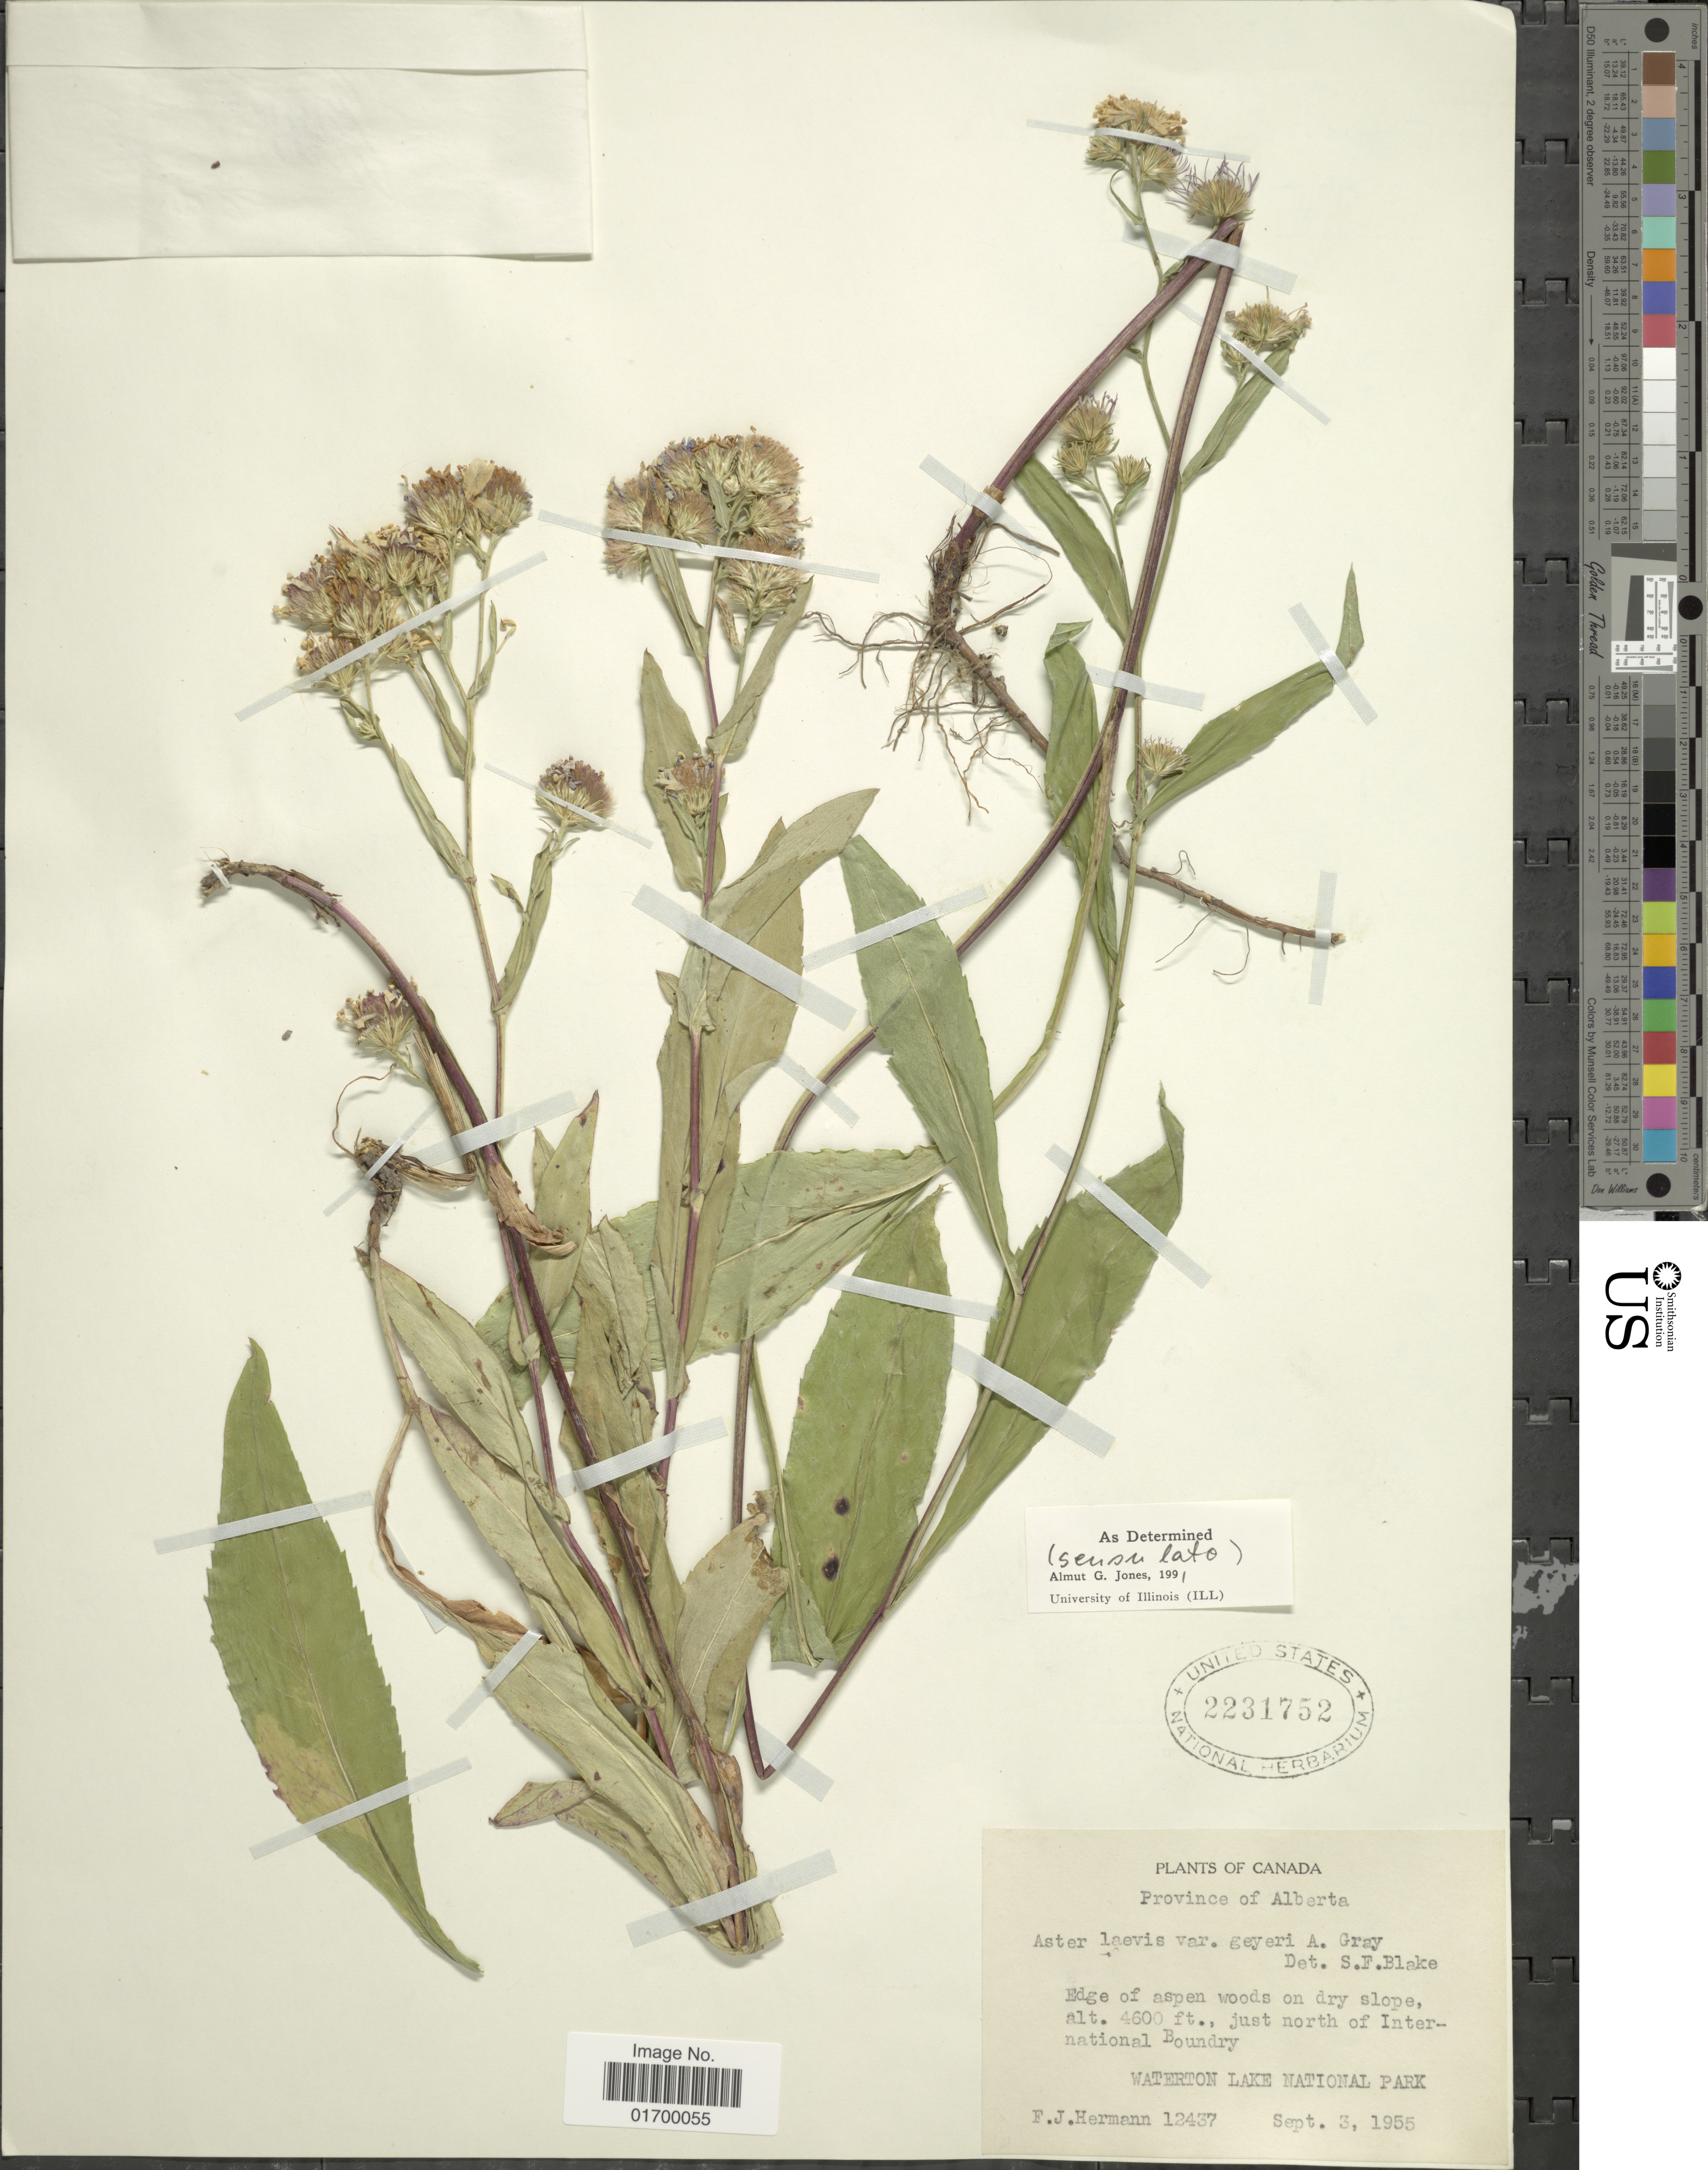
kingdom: Plantae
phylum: Tracheophyta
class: Magnoliopsida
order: Asterales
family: Asteraceae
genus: Symphyotrichum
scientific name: Symphyotrichum laeve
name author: (L.) Á. Löve & D. Löve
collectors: F. J. Hermann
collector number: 12437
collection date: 1955-09-03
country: Canada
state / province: Alberta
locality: Edge of aspen woods on dry slope, just north of International Boundary, Waterton Lake National Park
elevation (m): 1402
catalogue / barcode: US 2231752